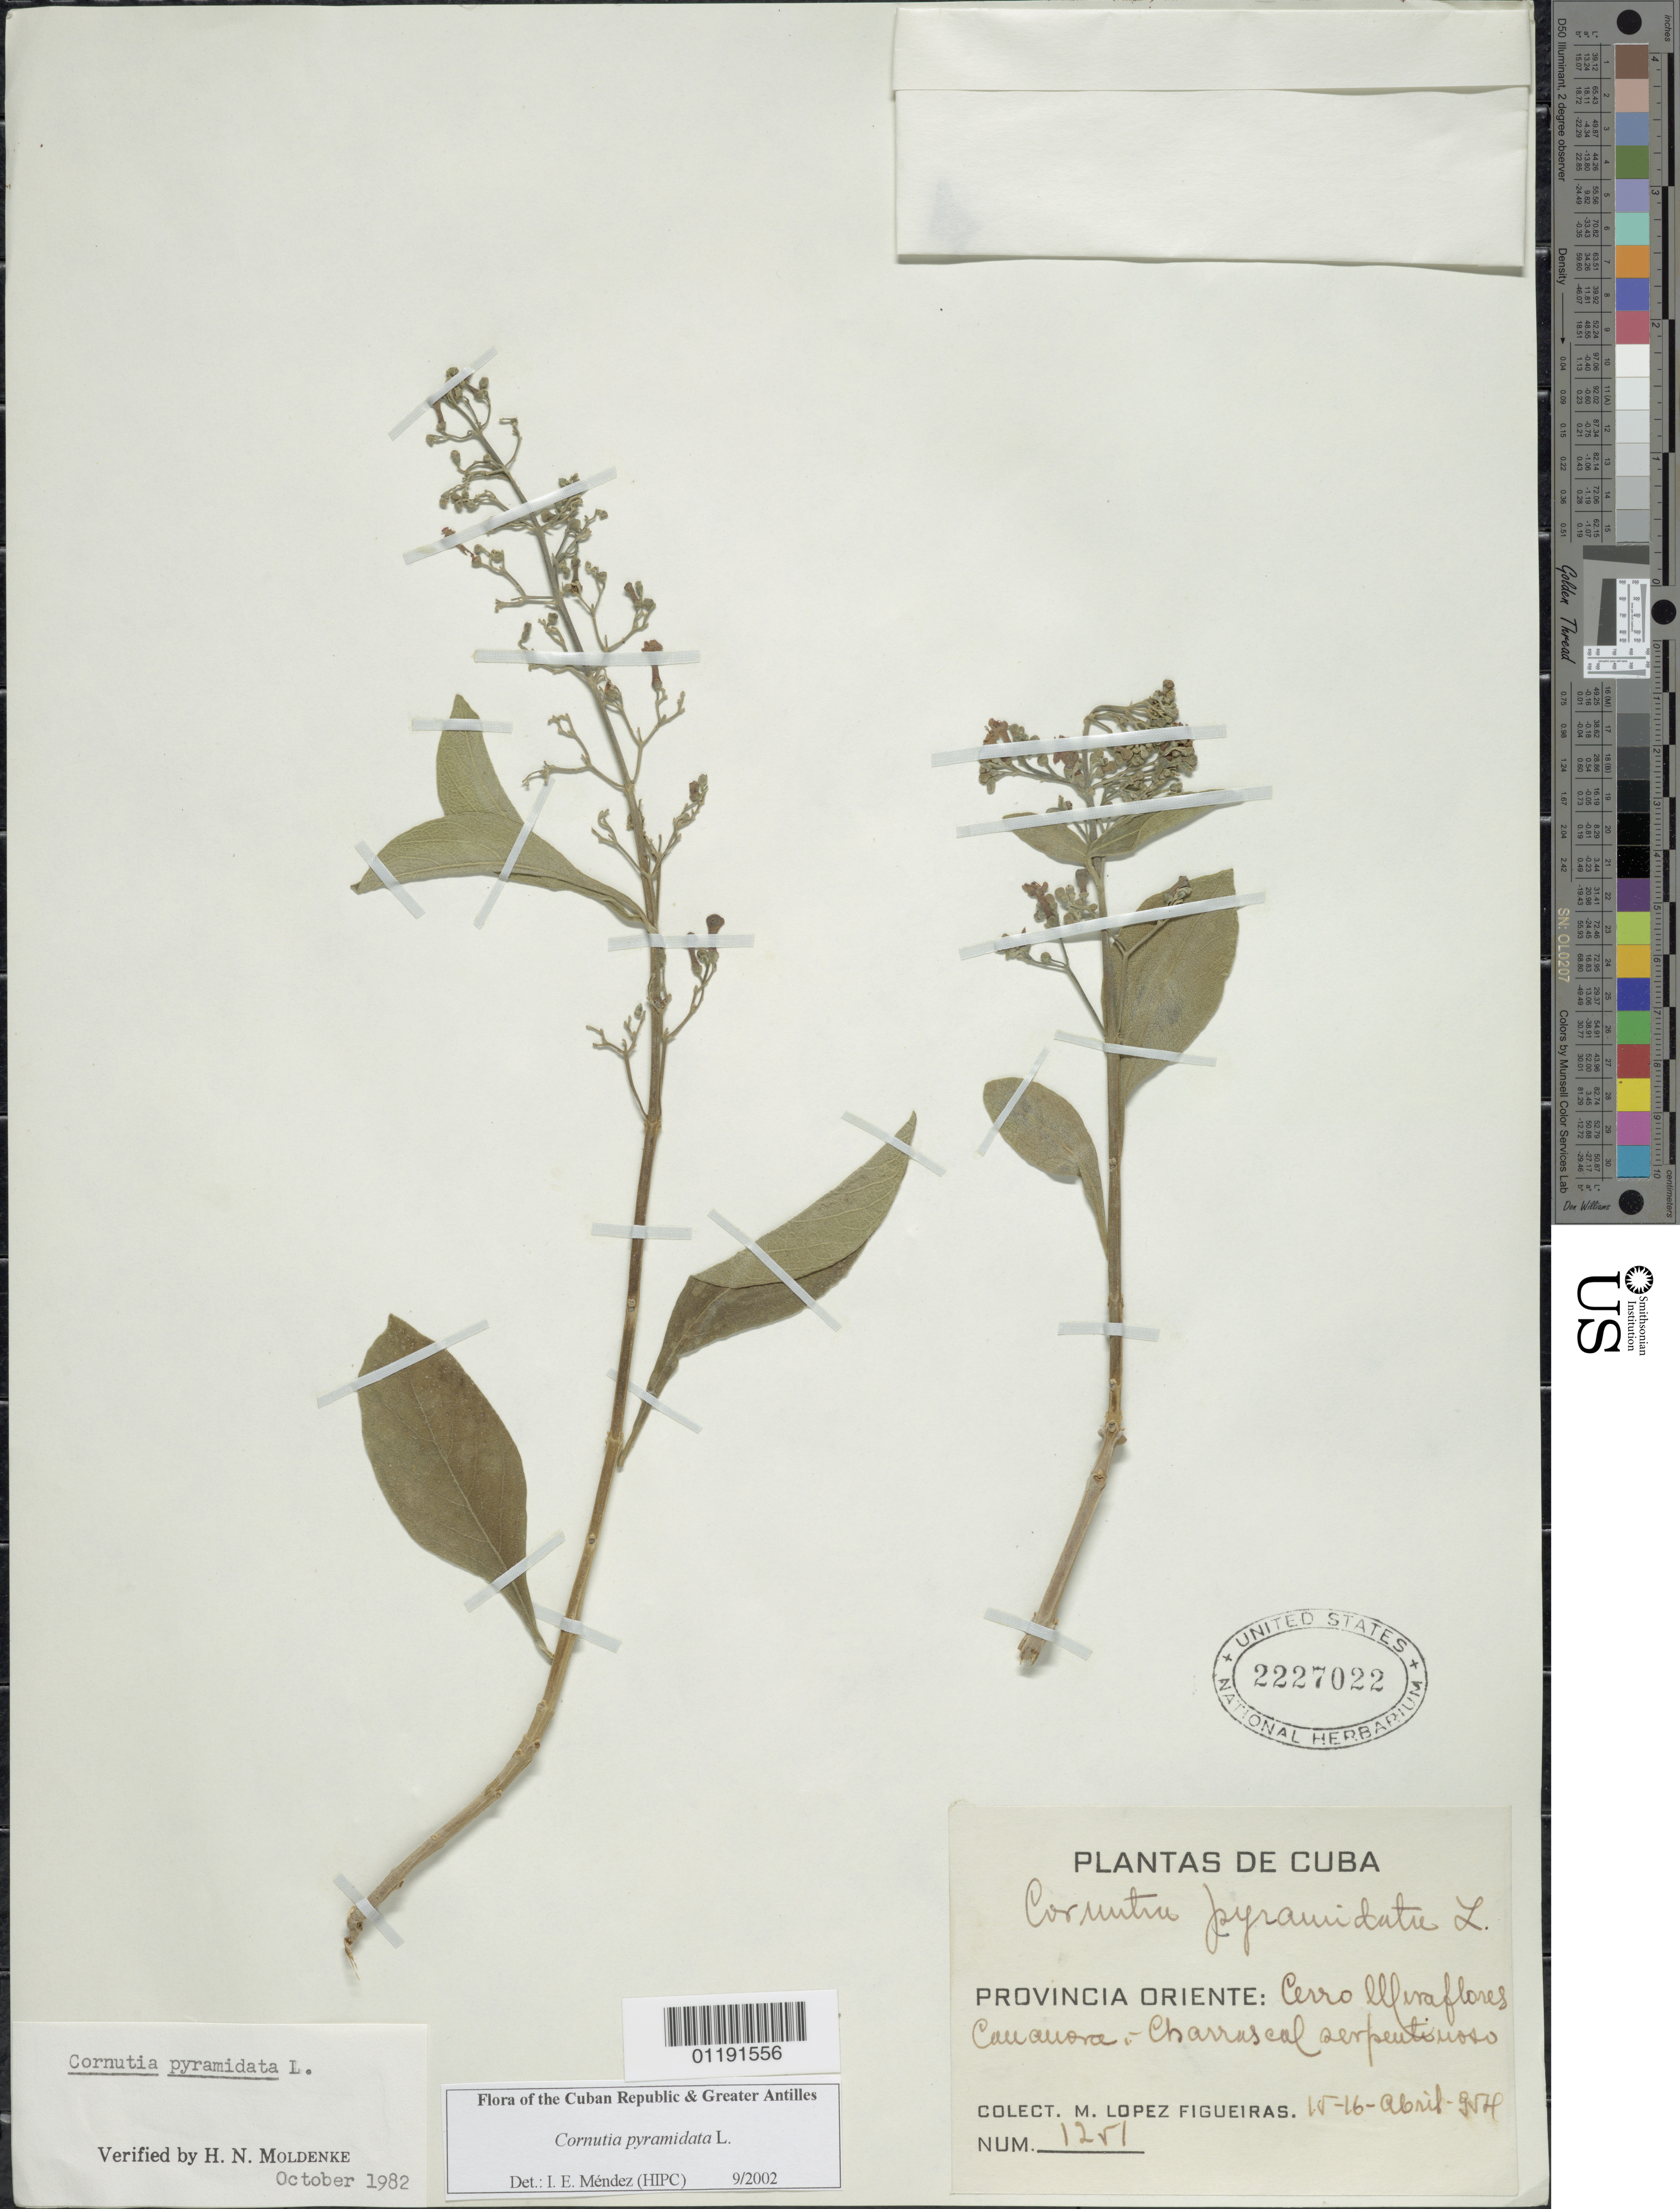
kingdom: Plantae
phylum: Tracheophyta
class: Magnoliopsida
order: Lamiales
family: Lamiaceae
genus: Cornutia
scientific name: Cornutia pyramidata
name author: L.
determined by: Méndez, I. E.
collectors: M. López Figueiras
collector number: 1251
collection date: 1954-04-15/1954-04-16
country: Cuba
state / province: Oriente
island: Cuba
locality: Cauauora-Charraseal, Cerro Miraflores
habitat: Hill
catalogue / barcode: US 2227022